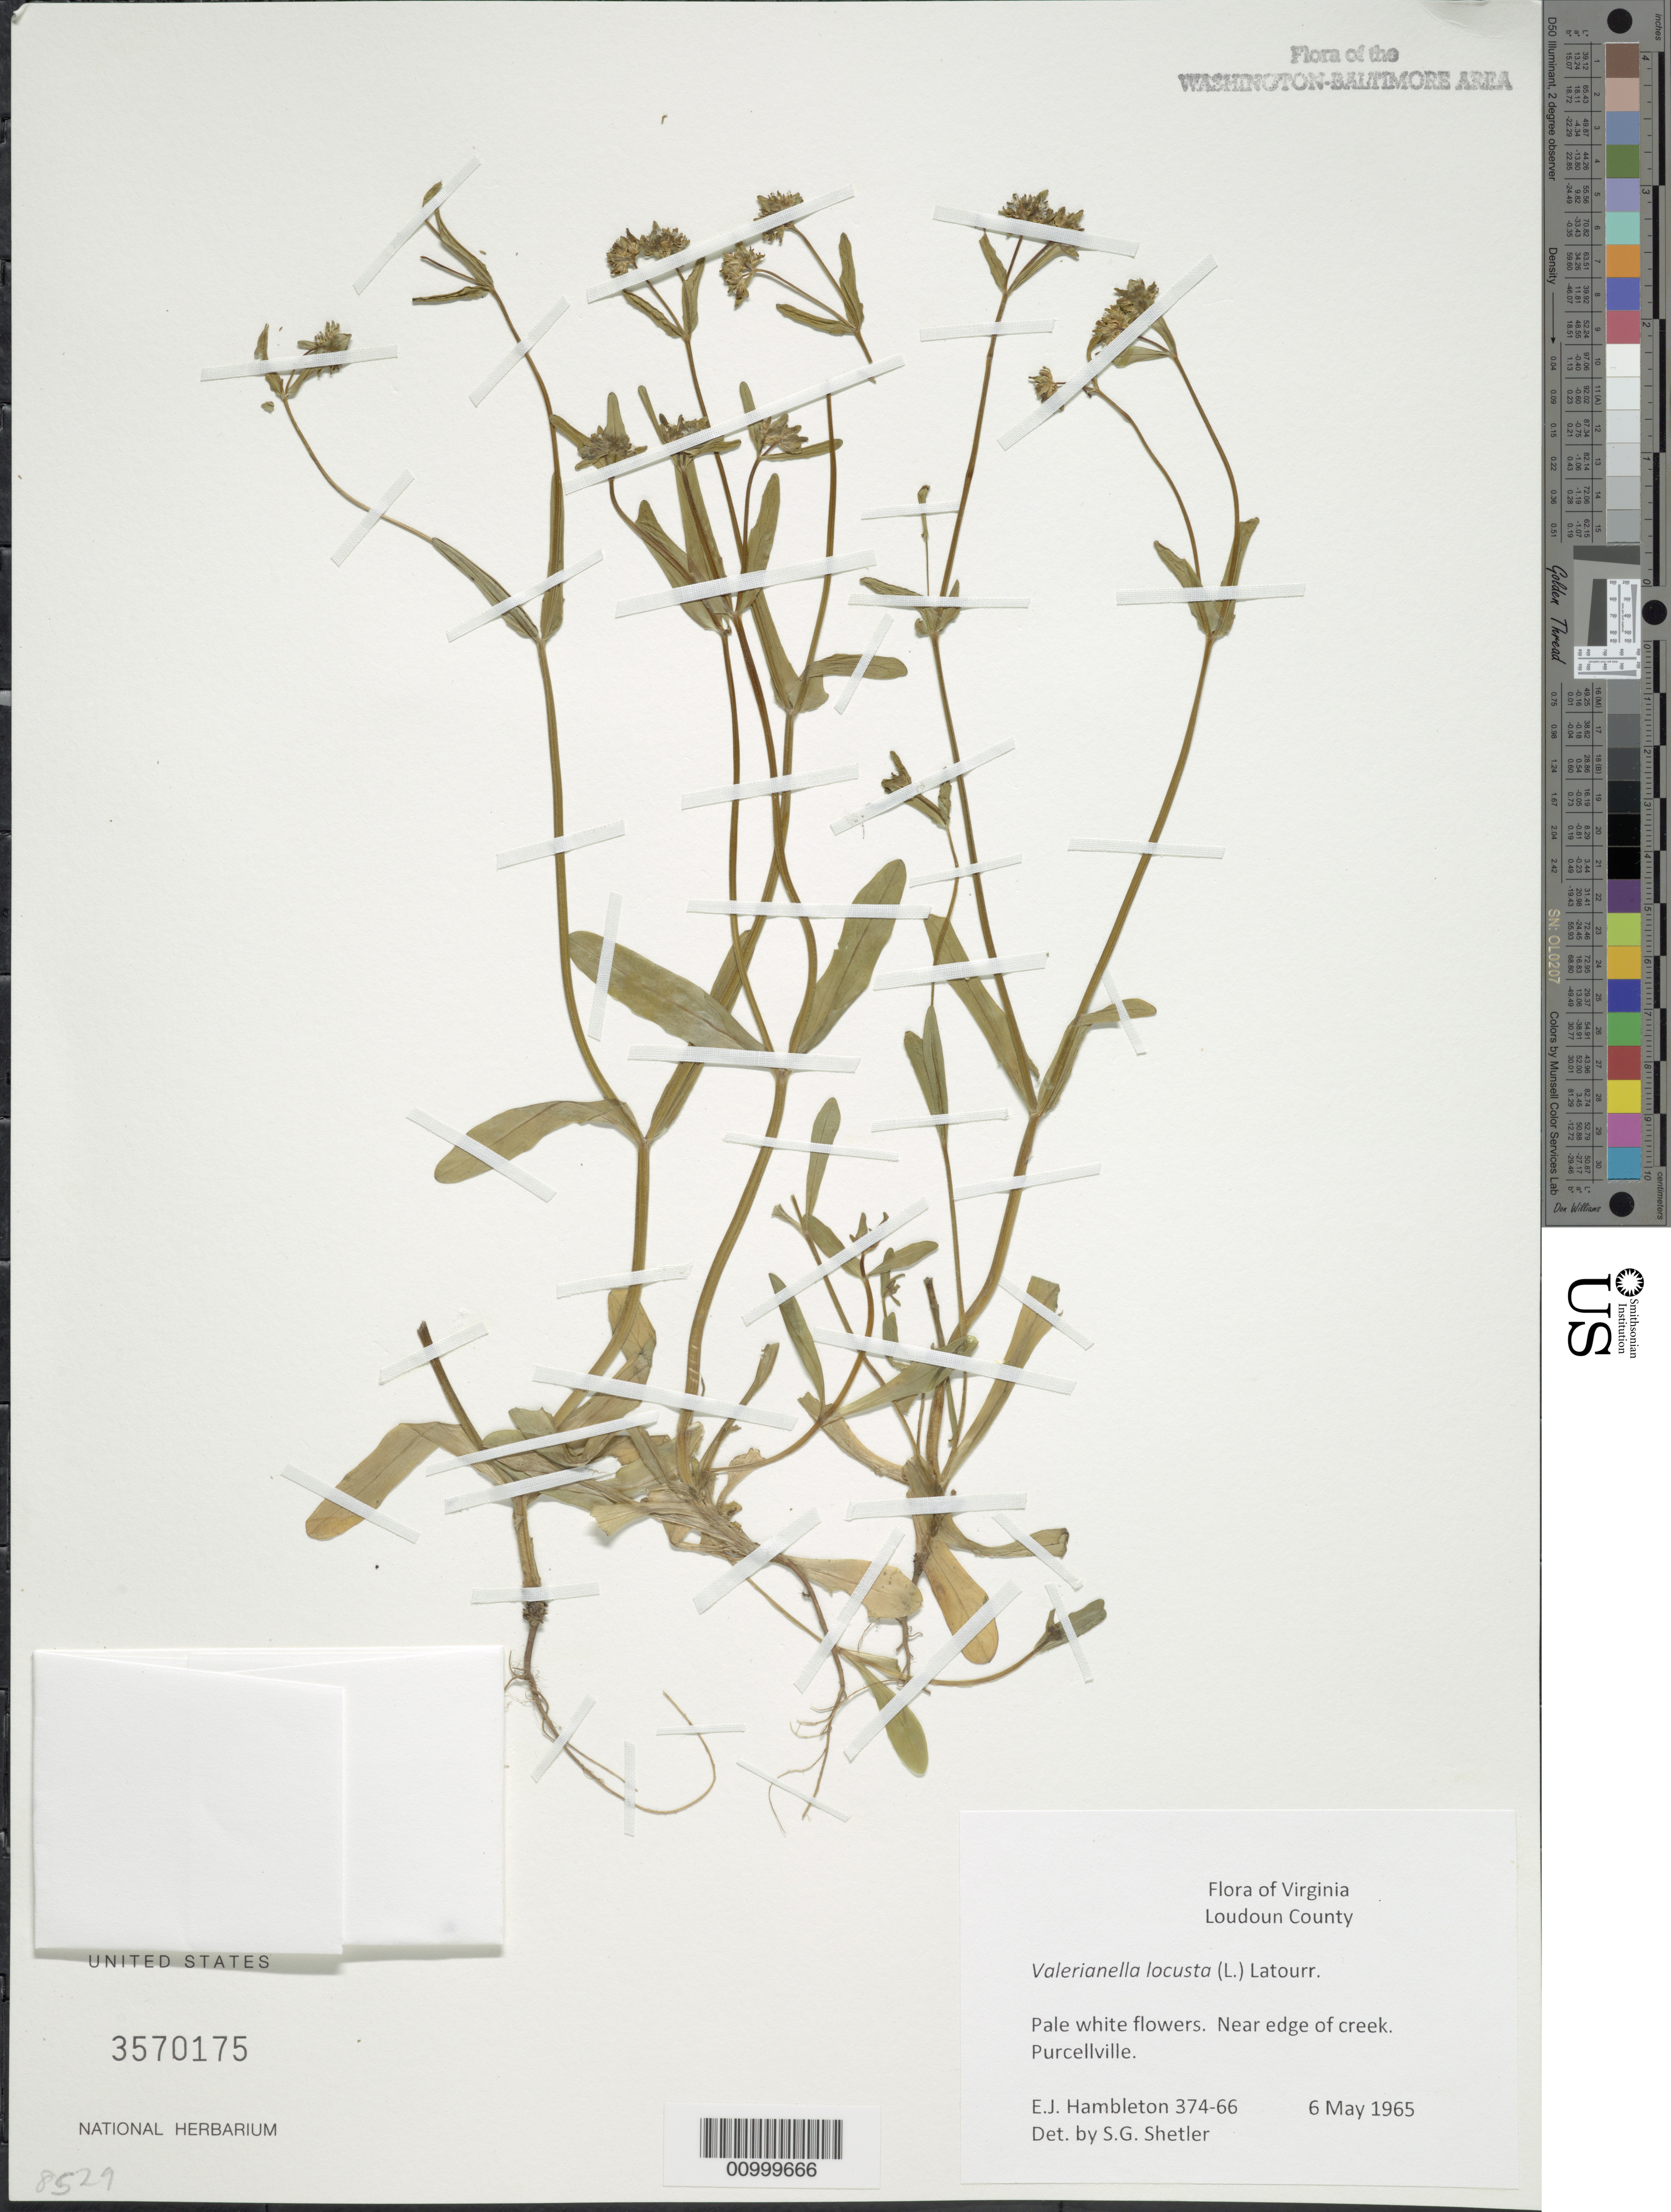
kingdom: Plantae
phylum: Tracheophyta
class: Magnoliopsida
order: Dipsacales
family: Caprifoliaceae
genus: Valerianella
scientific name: Valerianella locusta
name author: (L.) Latourr.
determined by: Shetler, Stanwyn G., (US), NMNH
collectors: E. Hambleton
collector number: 374-66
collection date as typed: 6 May 1965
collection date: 1965-05-06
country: United States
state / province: Virginia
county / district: Loudoun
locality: Purcellville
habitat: Near edge of creek.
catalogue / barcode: US 3570175